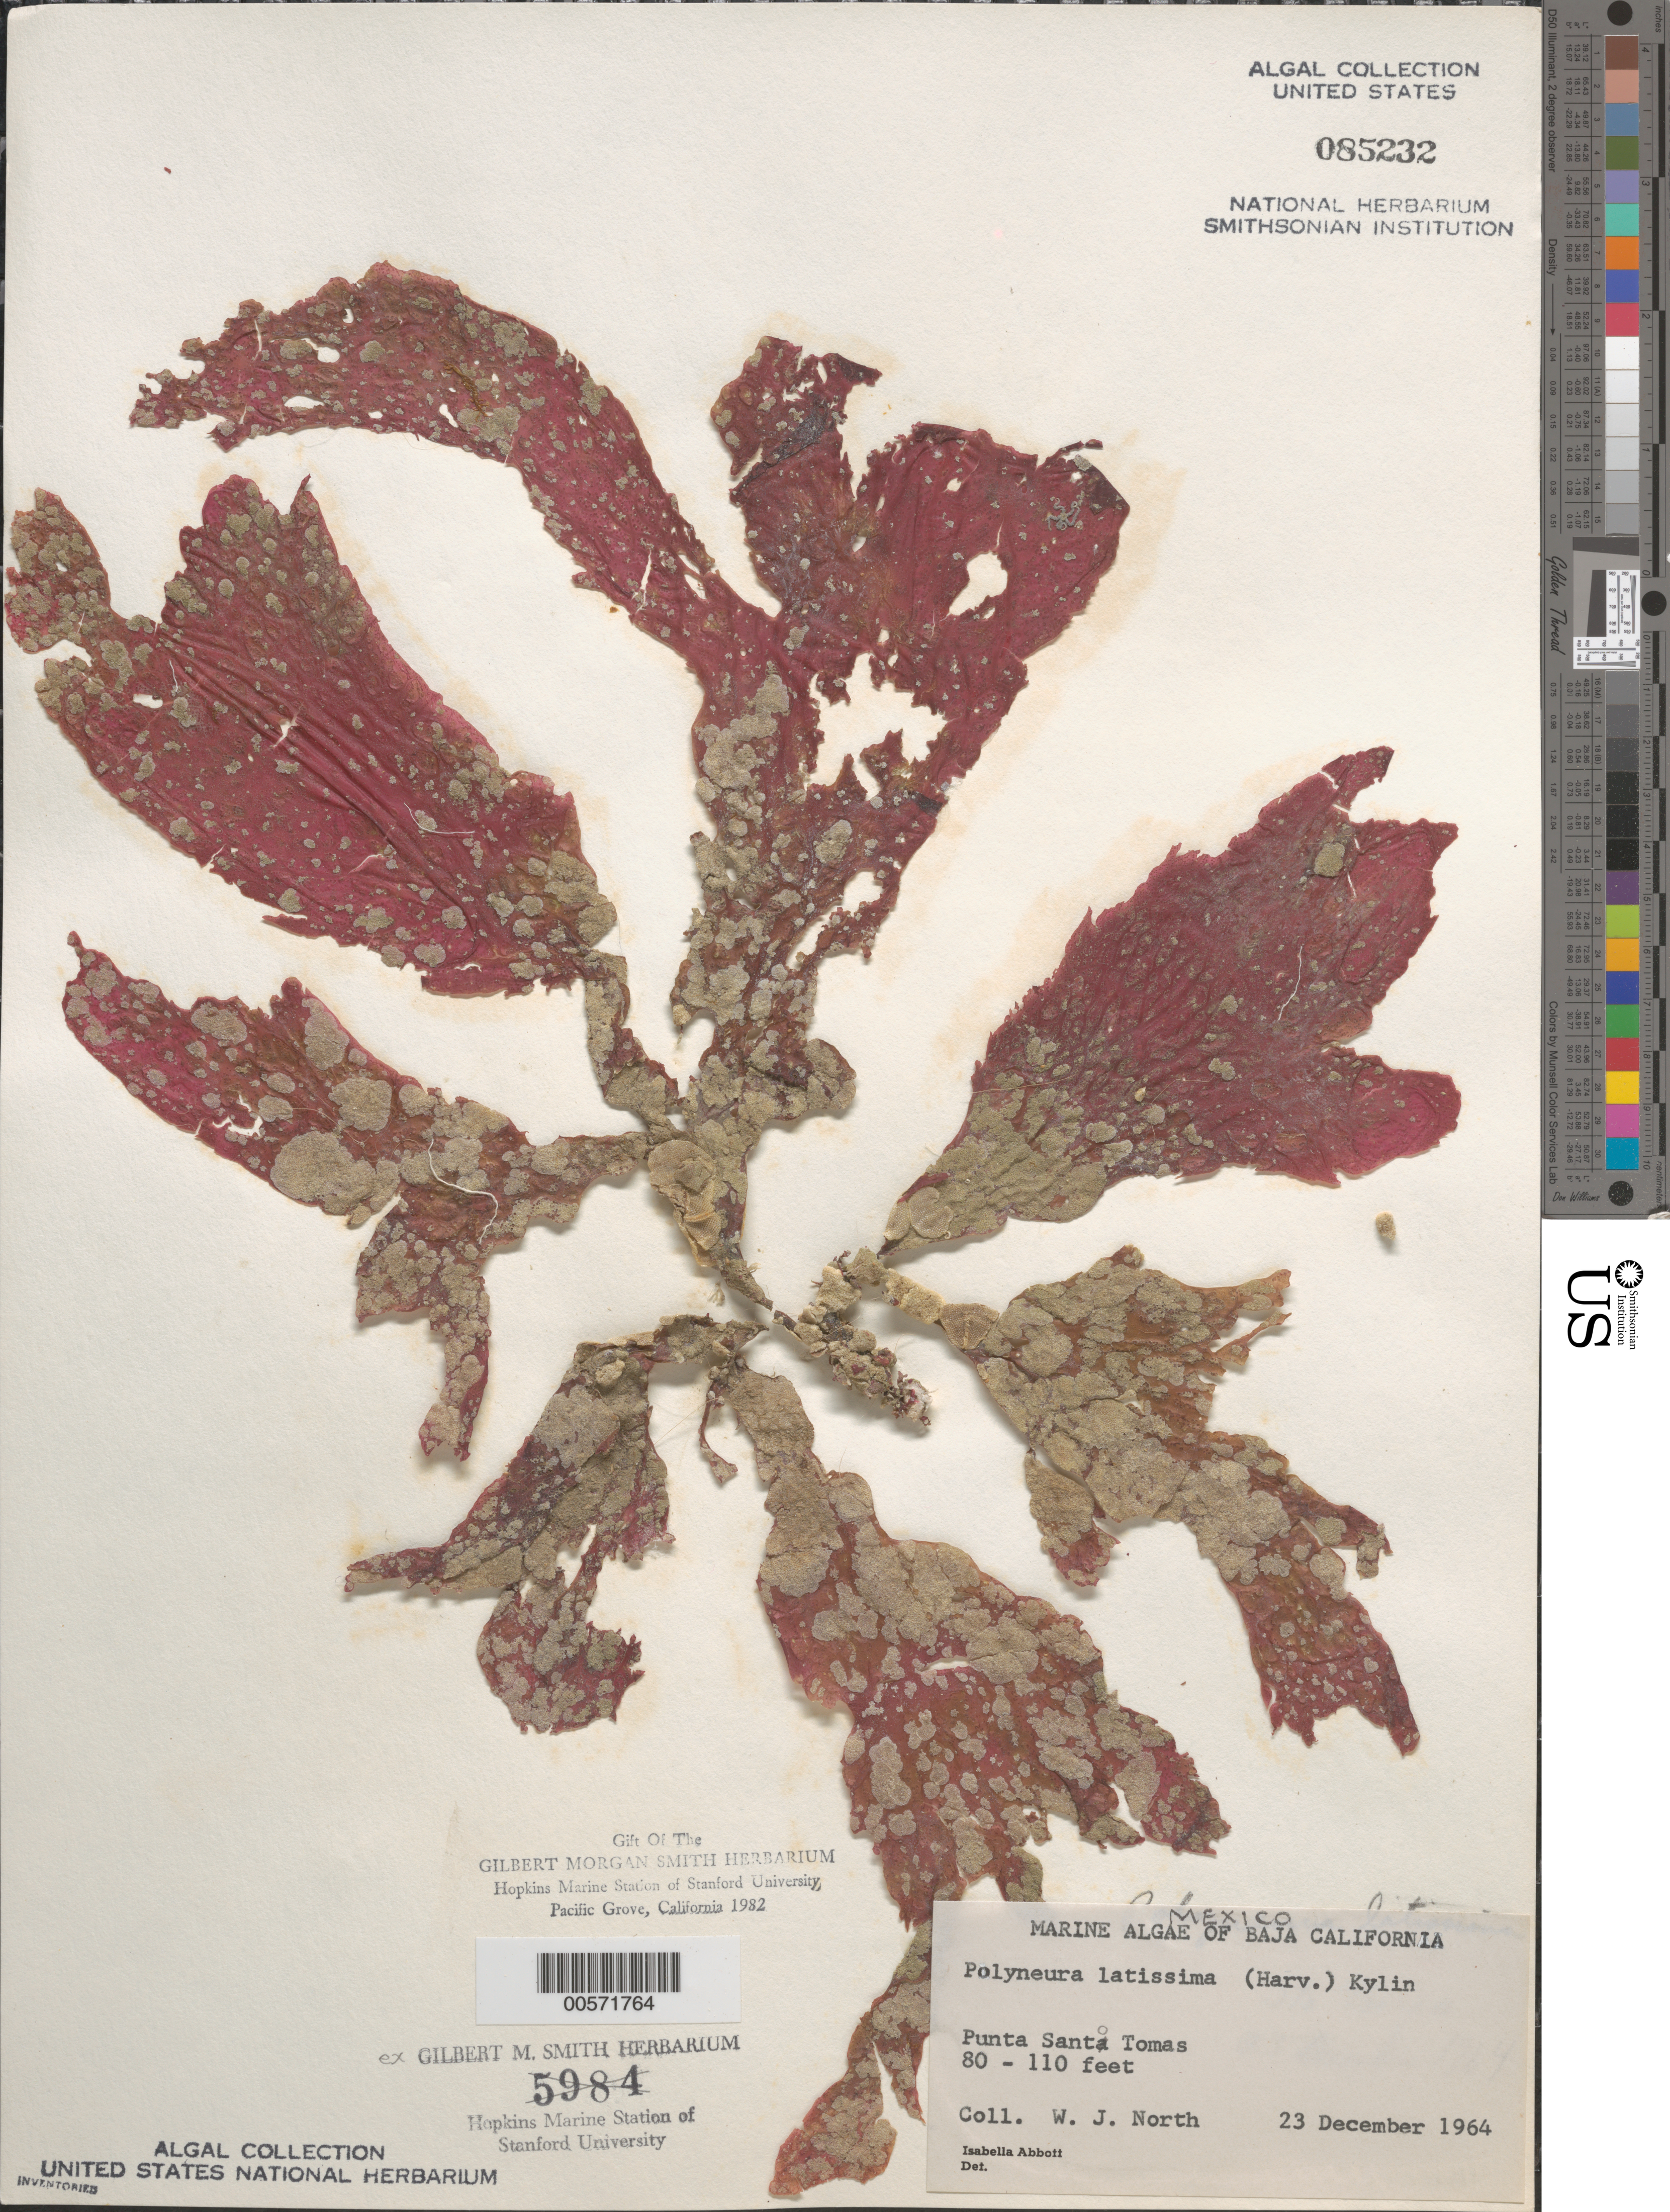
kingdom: Plantae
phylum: Rhodophyta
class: Florideophyceae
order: Ceramiales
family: Delesseriaceae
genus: Polyneura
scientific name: Polyneura latissima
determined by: Abbott, Isabella A.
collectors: W. North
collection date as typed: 23 Dec 1964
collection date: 1964-12-23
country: Mexico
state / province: Baja California Norte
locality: Punta Santo Tomas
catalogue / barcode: US 85232